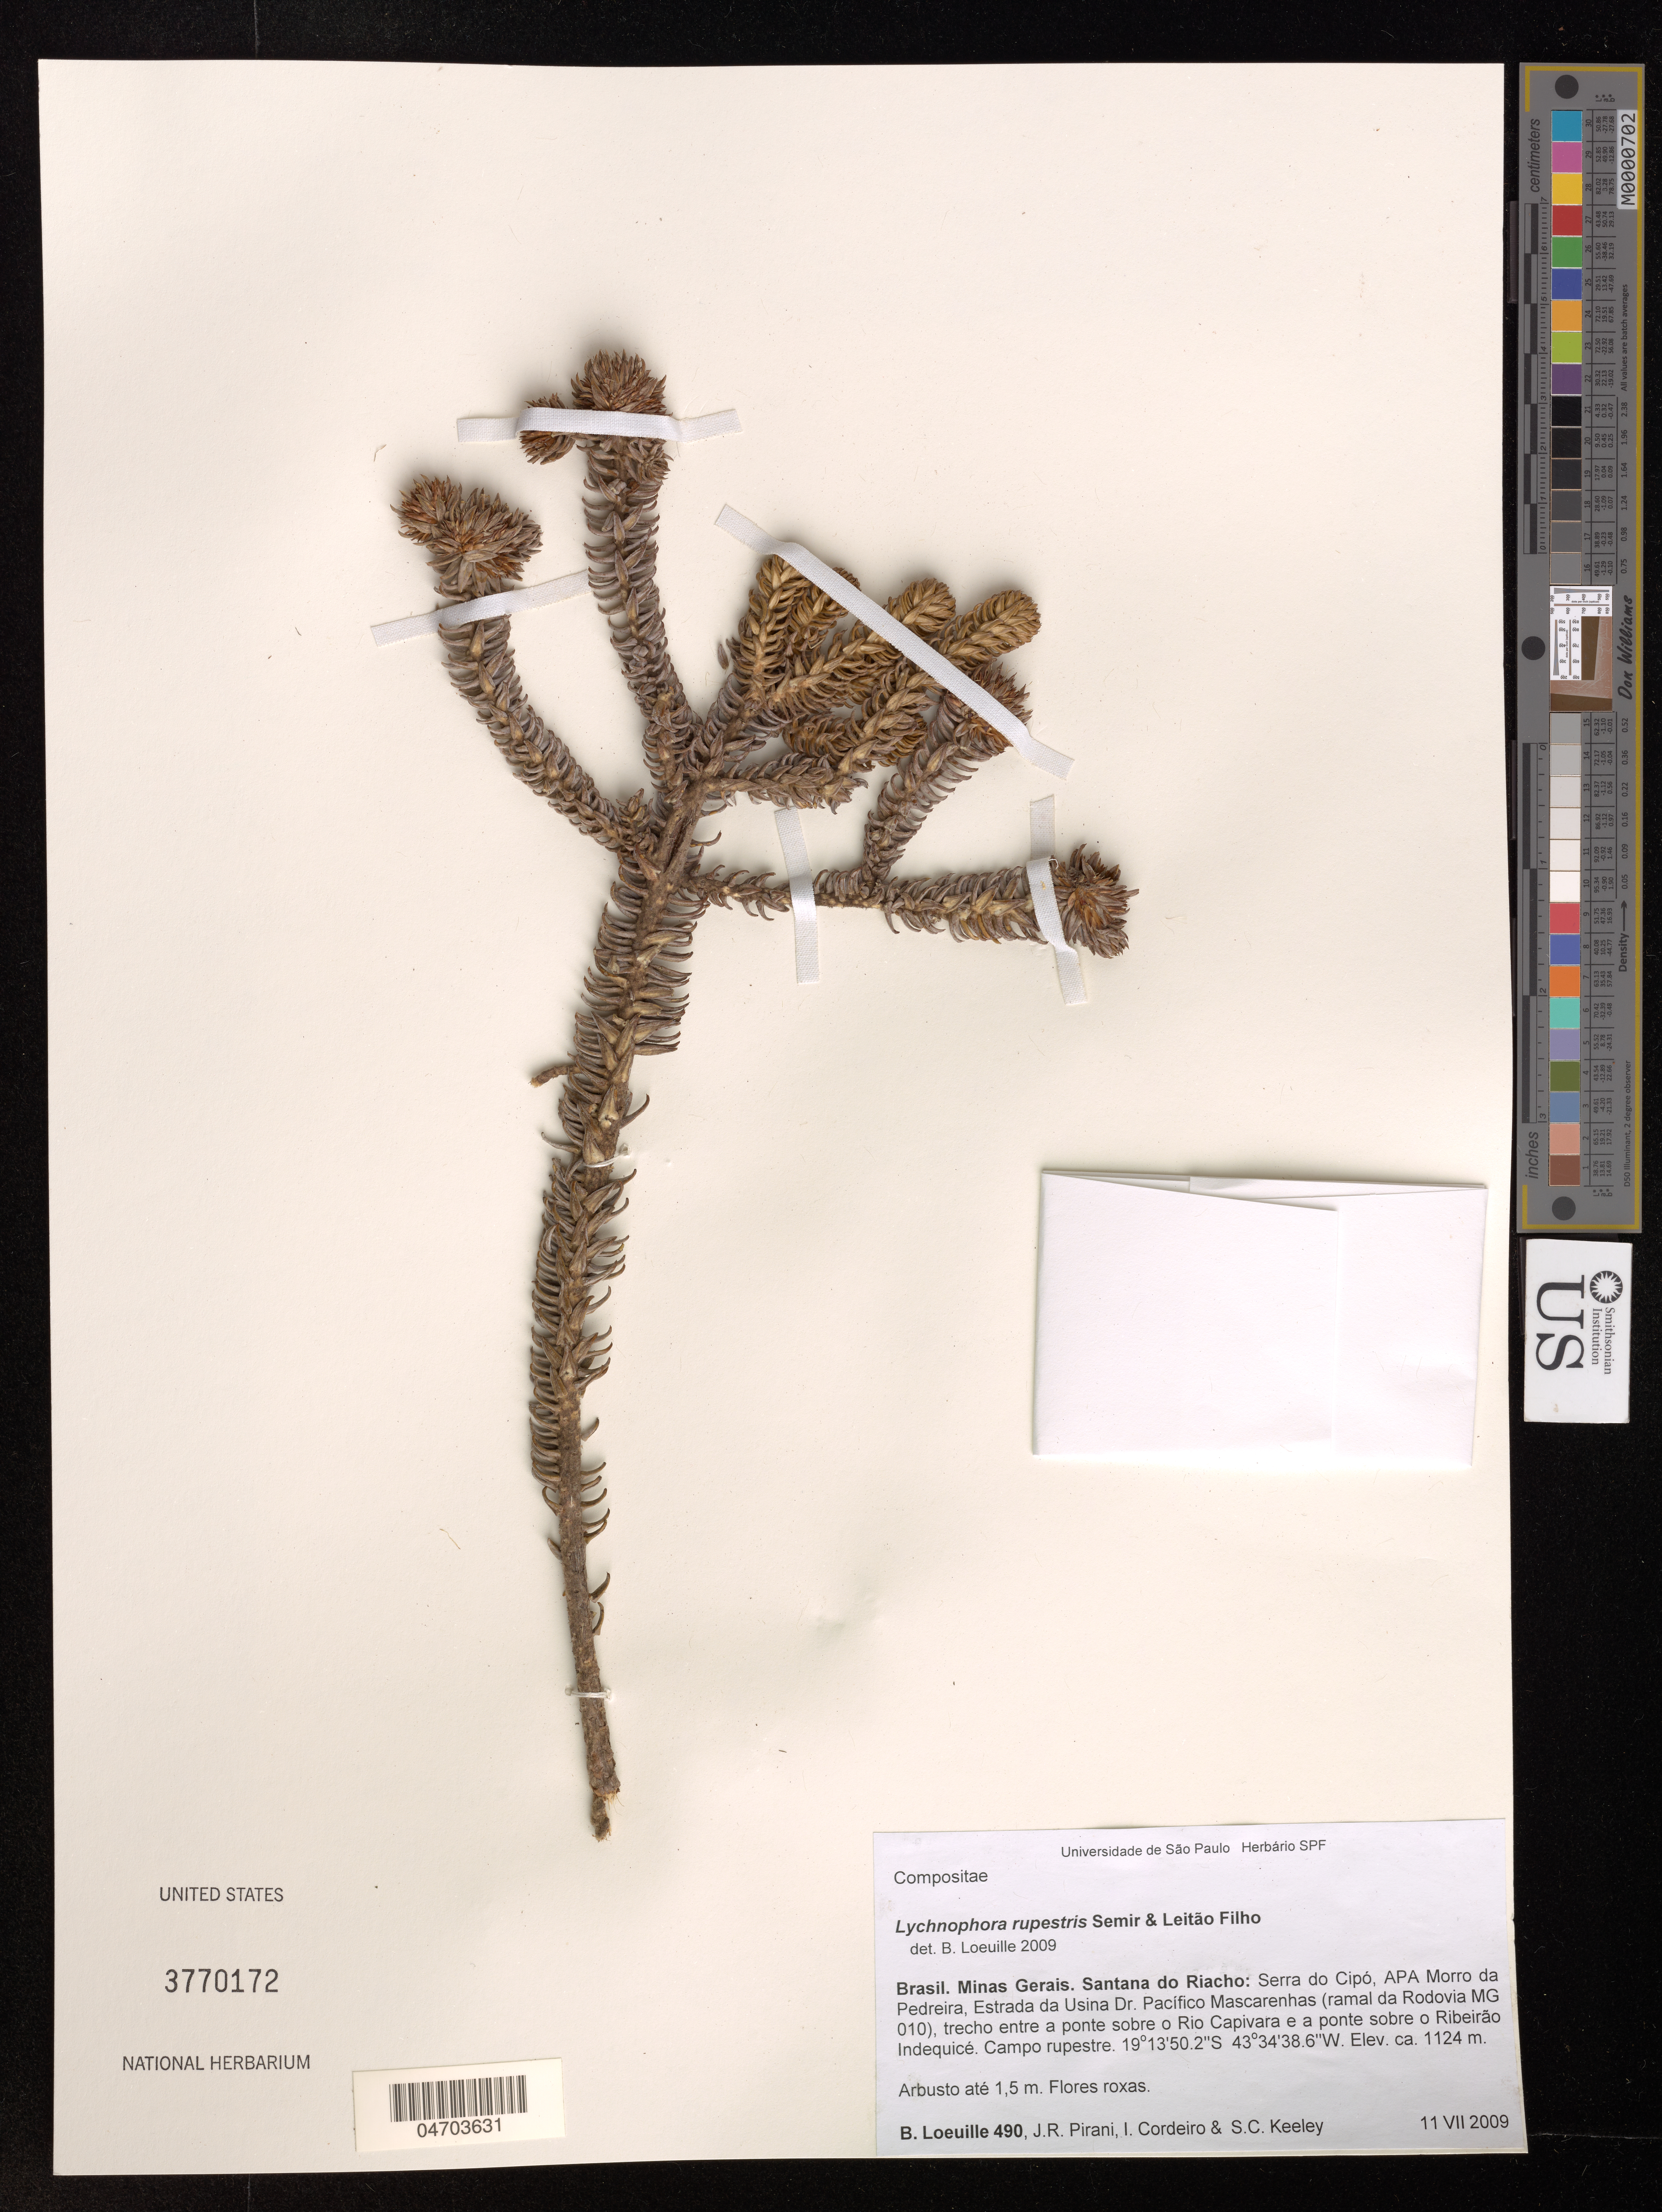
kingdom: Plantae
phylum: Tracheophyta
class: Magnoliopsida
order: Asterales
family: Asteraceae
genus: Lychnophora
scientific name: Lychnophora rupestris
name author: Semir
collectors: B. Loeuille, J. Pirani, I. Cordeiro & S. C. Keeley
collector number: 490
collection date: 2009-07-11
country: Brazil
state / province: Minas Gerais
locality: Santana do Riacho: Serra do Cipó, APA Morro da Pedreira, Estrada da Usina Dr. Pacífico Mascarenhas (ramal da Rodovia MG 010), trecho entre a ponte sobre o Rio Capivara e a ponte sobre o Ribeirão, Indequicé, Campo rupestre.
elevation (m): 1124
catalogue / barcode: US 3770172